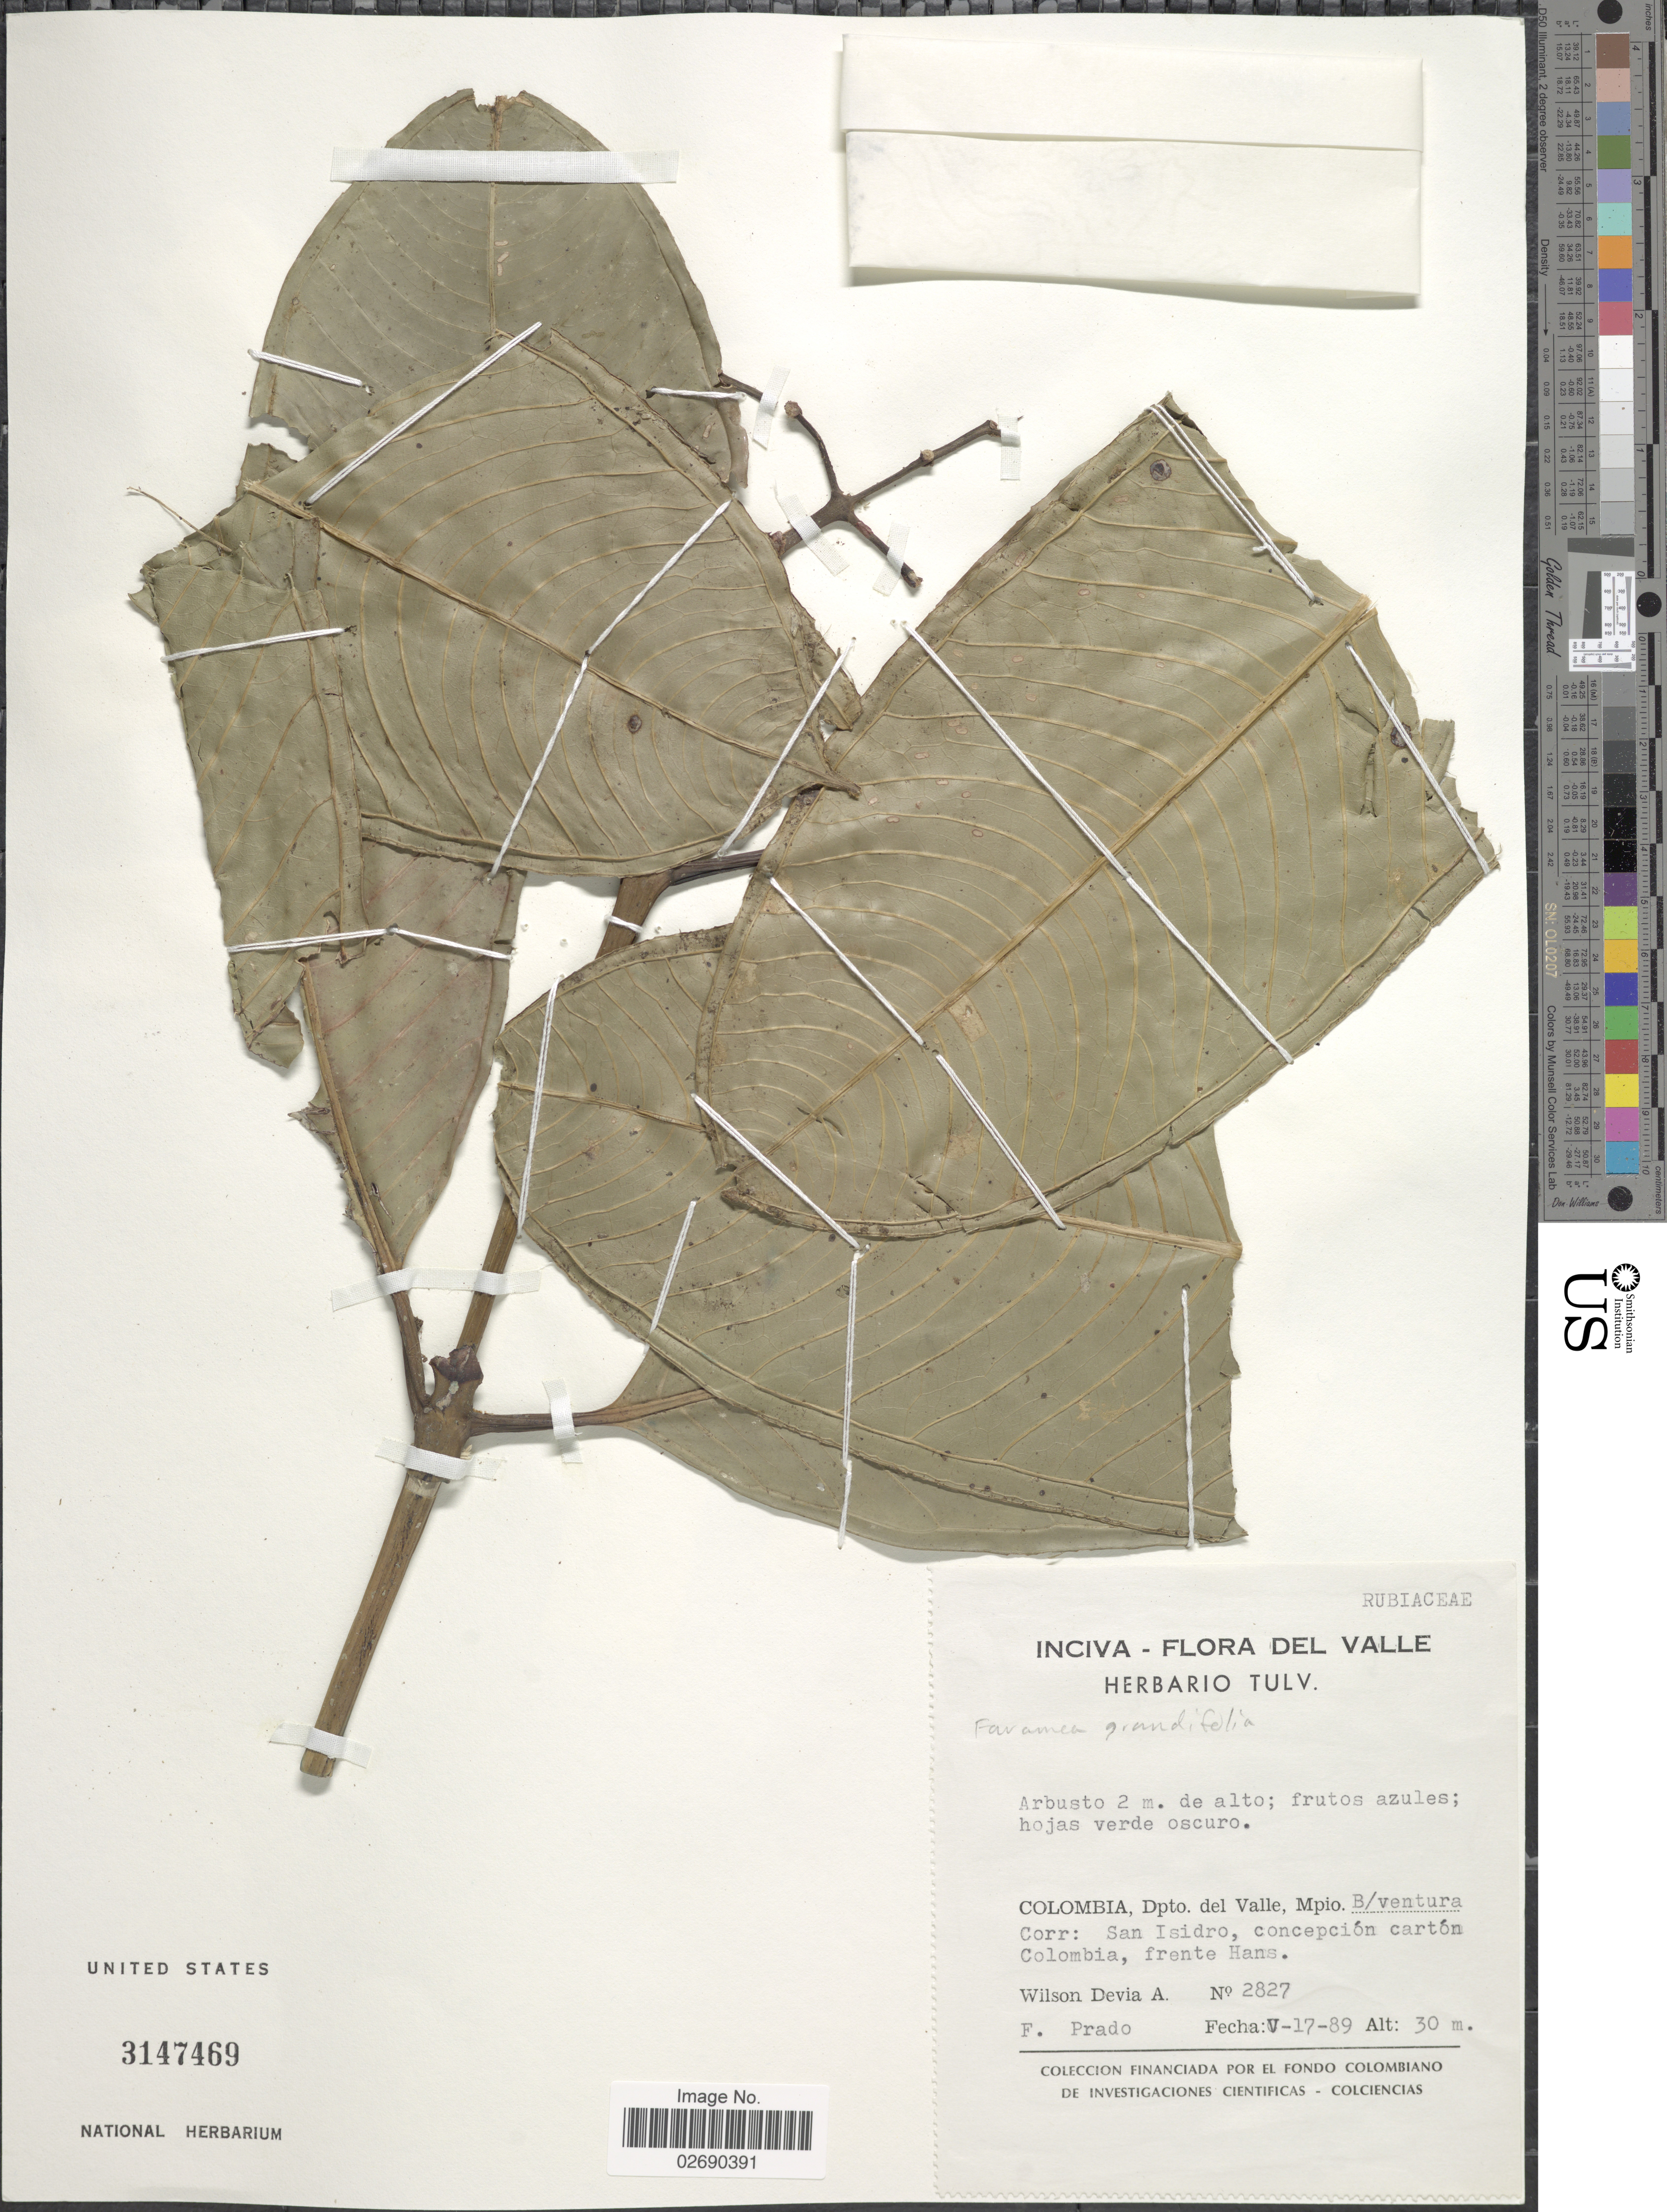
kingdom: Plantae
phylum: Tracheophyta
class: Magnoliopsida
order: Gentianales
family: Rubiaceae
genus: Faramea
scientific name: Faramea grandifolia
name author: Standl.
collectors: W. Devia A. & F. Prado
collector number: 2827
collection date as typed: Transcribed d/m/y: 17/5/89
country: Colombia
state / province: Valle del Cauca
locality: Dpto. del Valle, Mpio. B/ventura. Corr: San Isidro, concepción cartón Colombia, frente Hans.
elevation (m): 30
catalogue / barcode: US 3147469